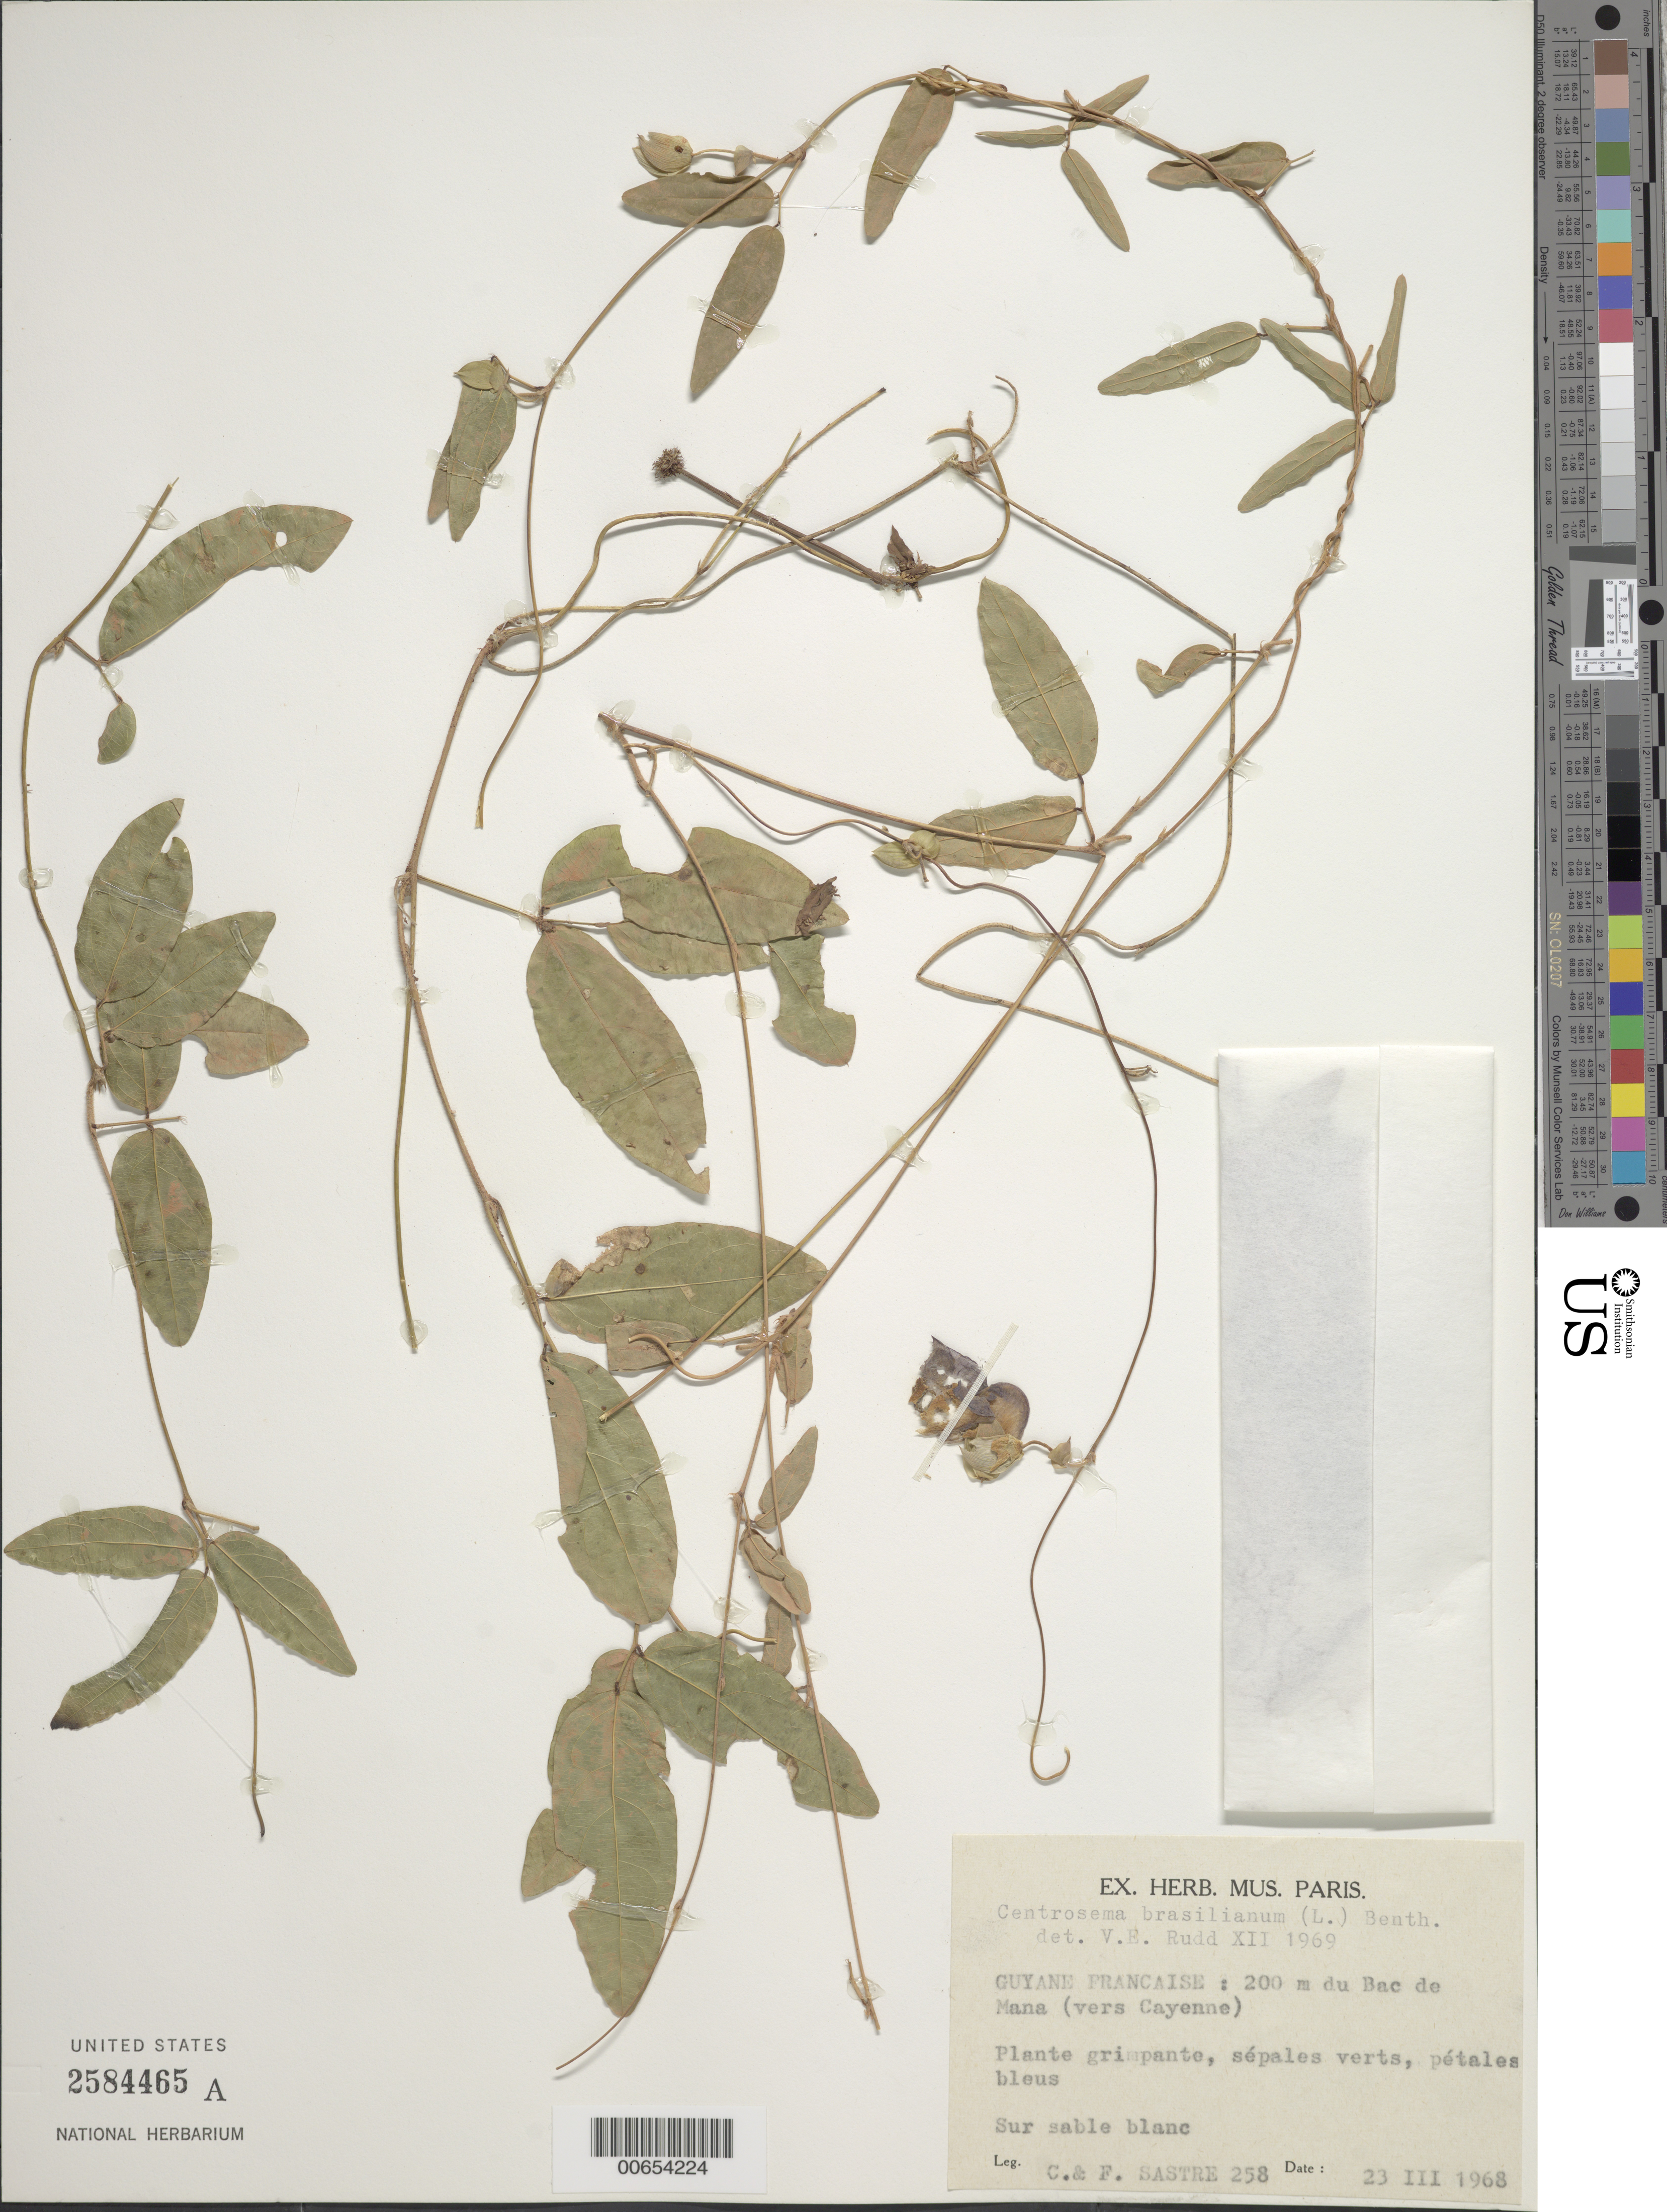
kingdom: Plantae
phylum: Tracheophyta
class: Magnoliopsida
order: Fabales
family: Fabaceae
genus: Centrosema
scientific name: Centrosema brasilianum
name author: (L.) Benth.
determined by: Rudd, V. E.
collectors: C. H. L. Sastre & F. Sastre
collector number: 258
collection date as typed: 23-Mar-68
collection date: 1968-03-23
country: French Guiana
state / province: Cayenne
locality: Cayenne, vic., 1 km du Bac de Mana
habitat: White sand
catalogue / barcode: US 2584465A